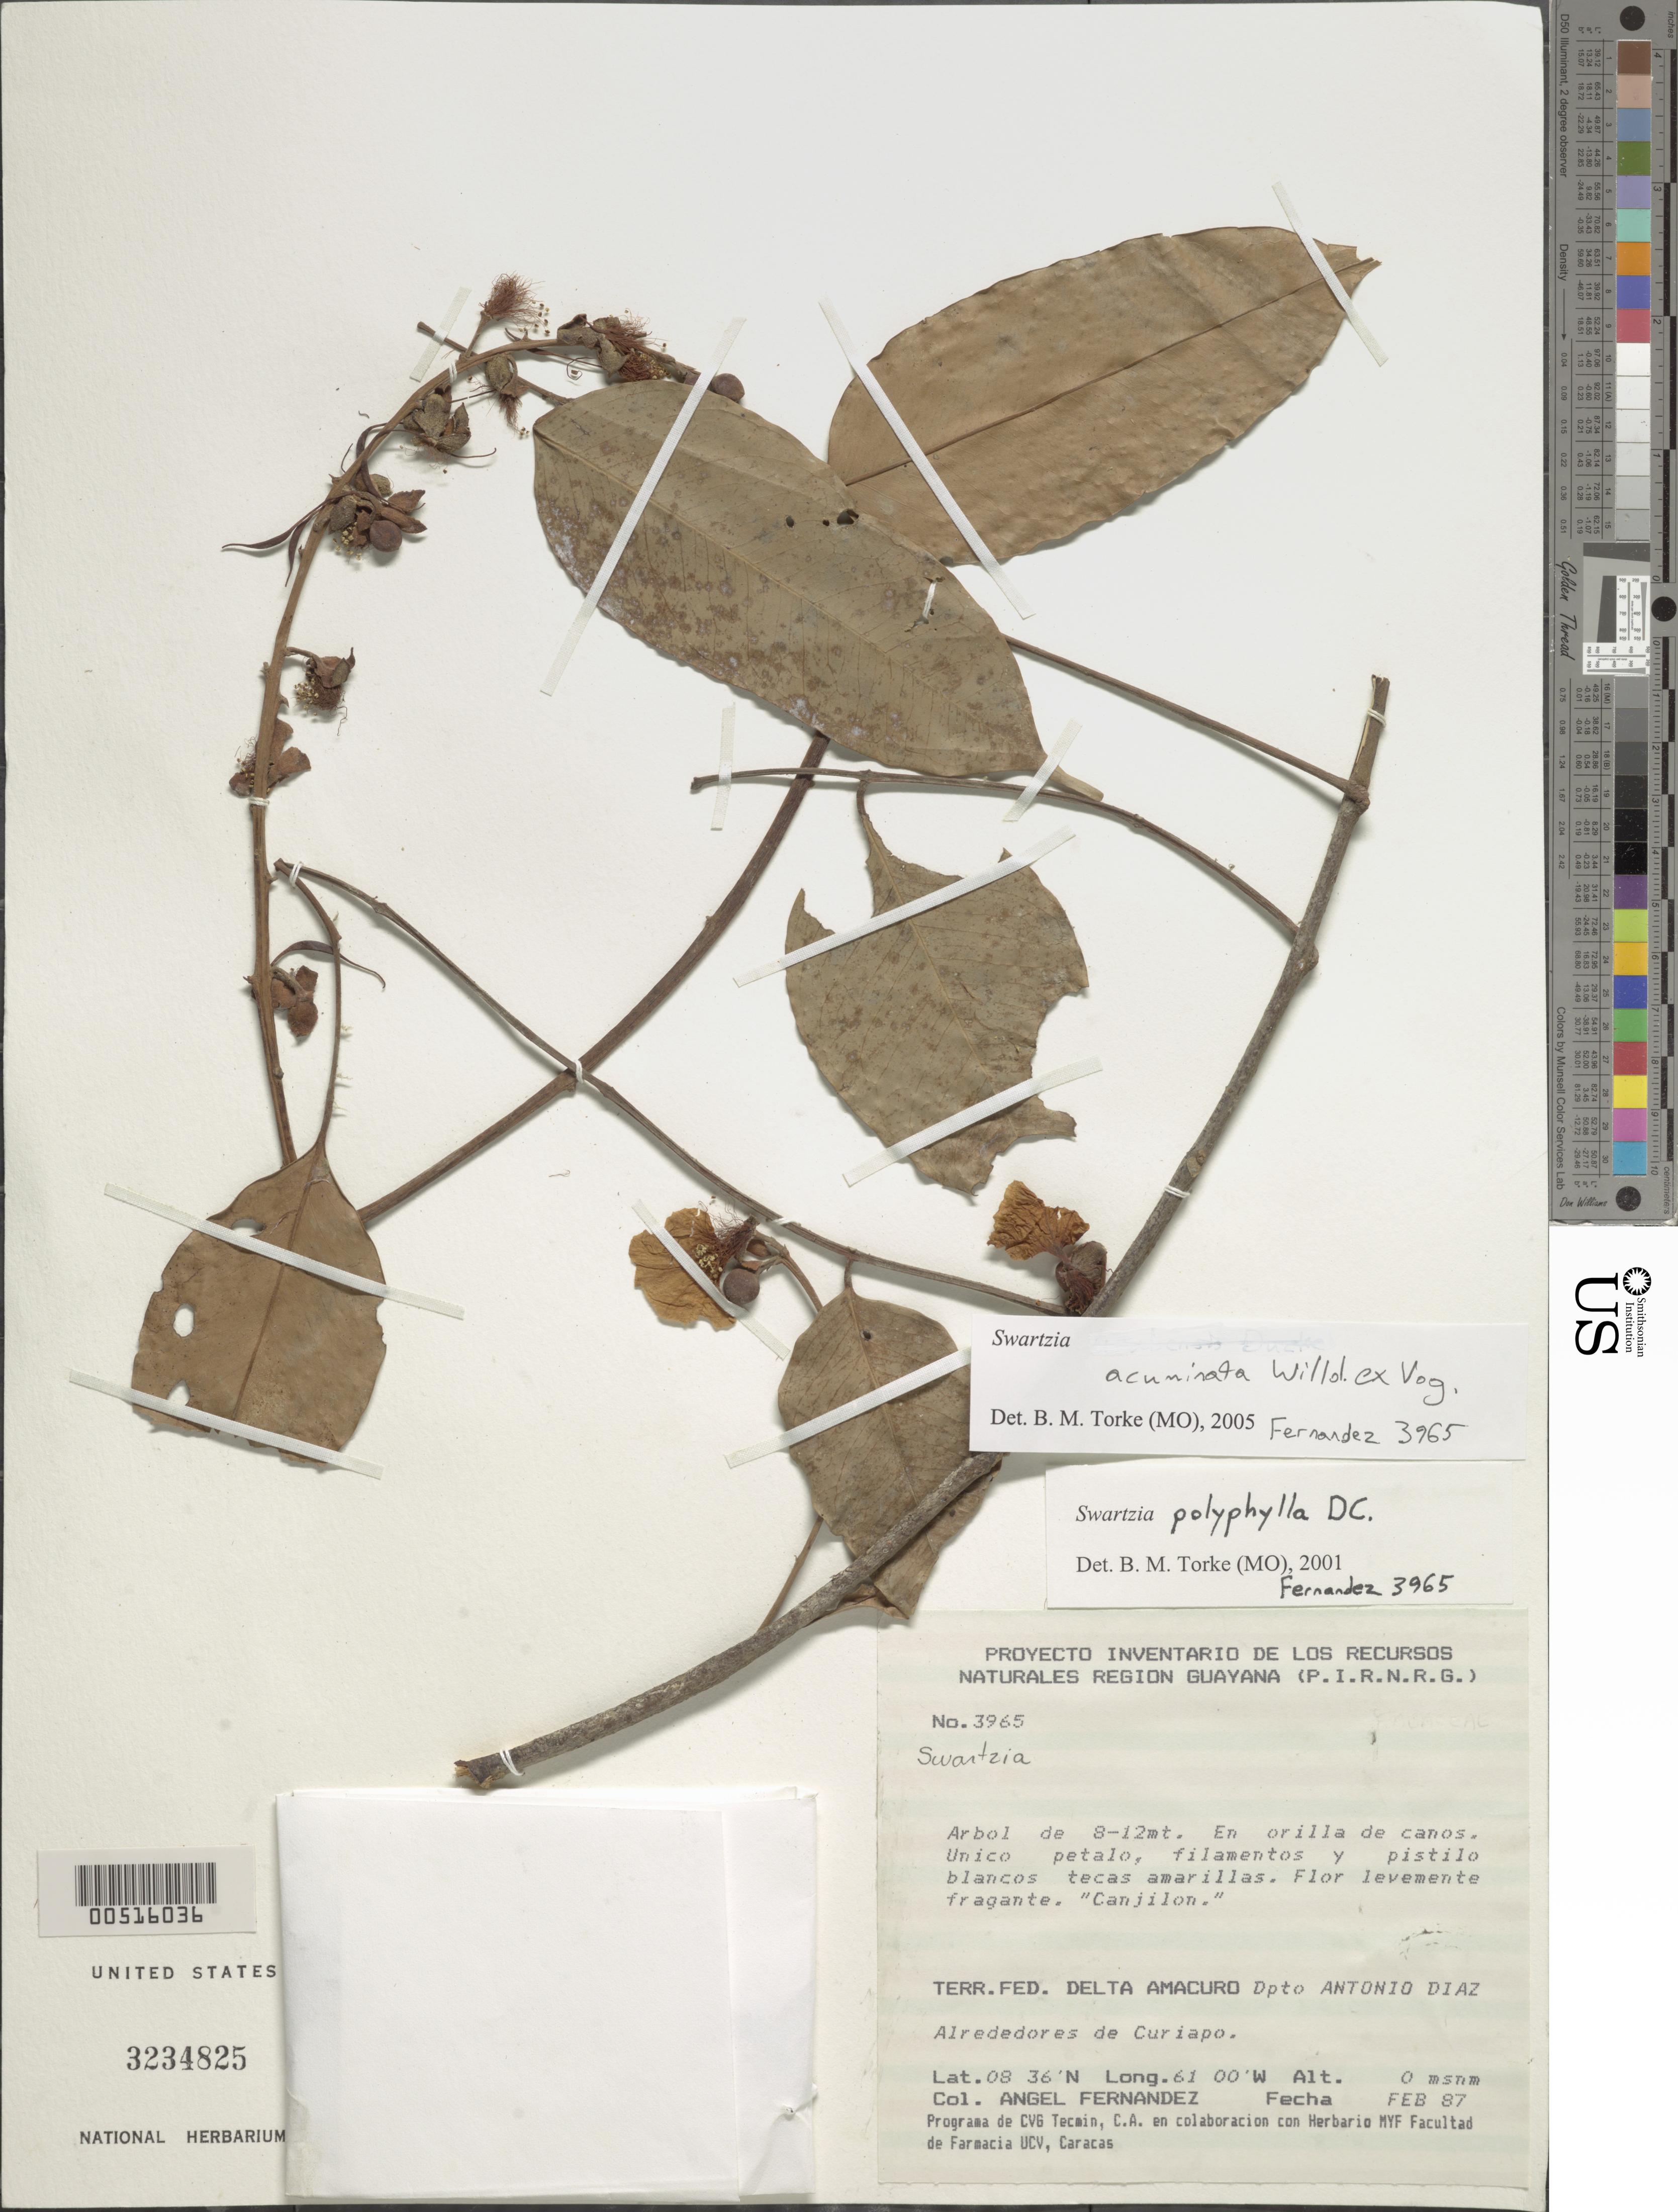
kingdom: Plantae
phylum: Tracheophyta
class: Magnoliopsida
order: Fabales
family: Fabaceae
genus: Swartzia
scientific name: Swartzia acuminata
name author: Willd. ex Vogel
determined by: Torke, B. M., (MO)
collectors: Á. Fernández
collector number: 39656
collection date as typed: Feb 1987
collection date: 1987-02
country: Guyana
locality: Delta Amacuro, Antonio Diaz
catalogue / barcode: US 3234825